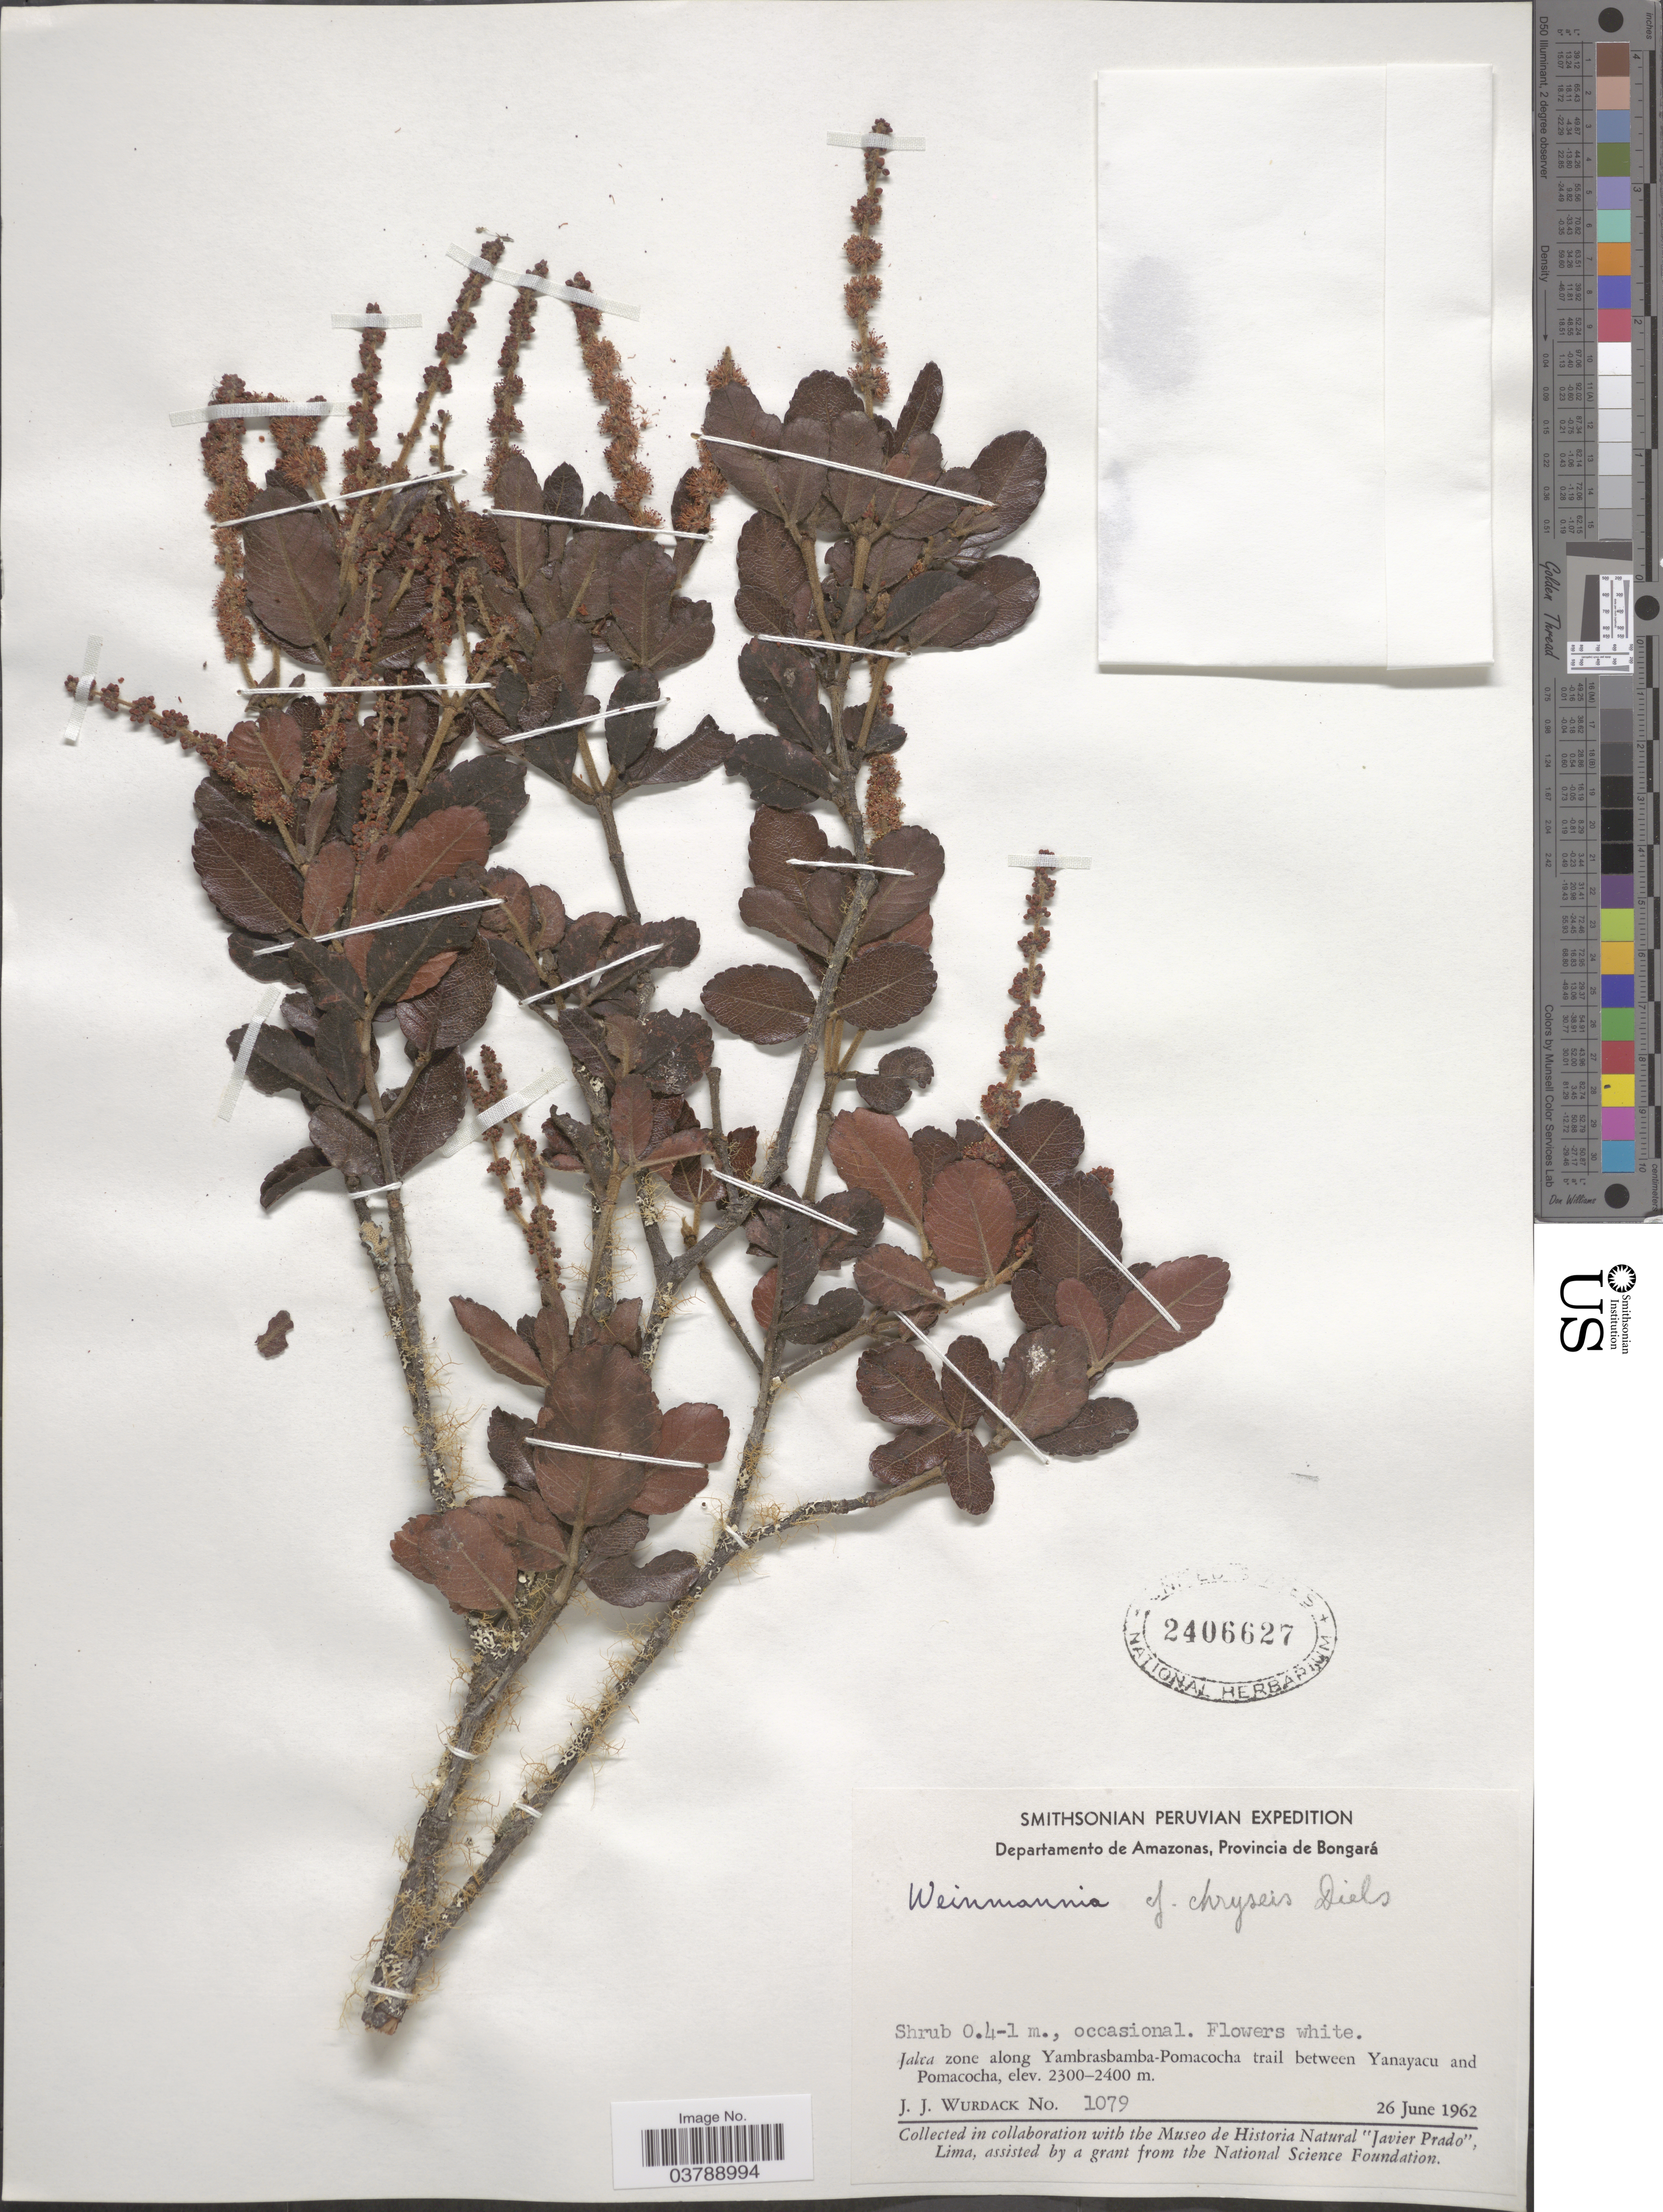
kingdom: Plantae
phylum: Tracheophyta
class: Magnoliopsida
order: Oxalidales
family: Cunoniaceae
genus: Weinmannia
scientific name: Weinmannia chryseis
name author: Diels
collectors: J. J. Wurdack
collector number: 1079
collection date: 1962-06-26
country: Peru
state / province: Amazonas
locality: Departamento de Amazonas, Provincia de Bongará. Jalca zone along Yambrasbamba-Pomacocha trail between Yanayacu and Pomacocha.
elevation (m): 2300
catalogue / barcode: US 2406627